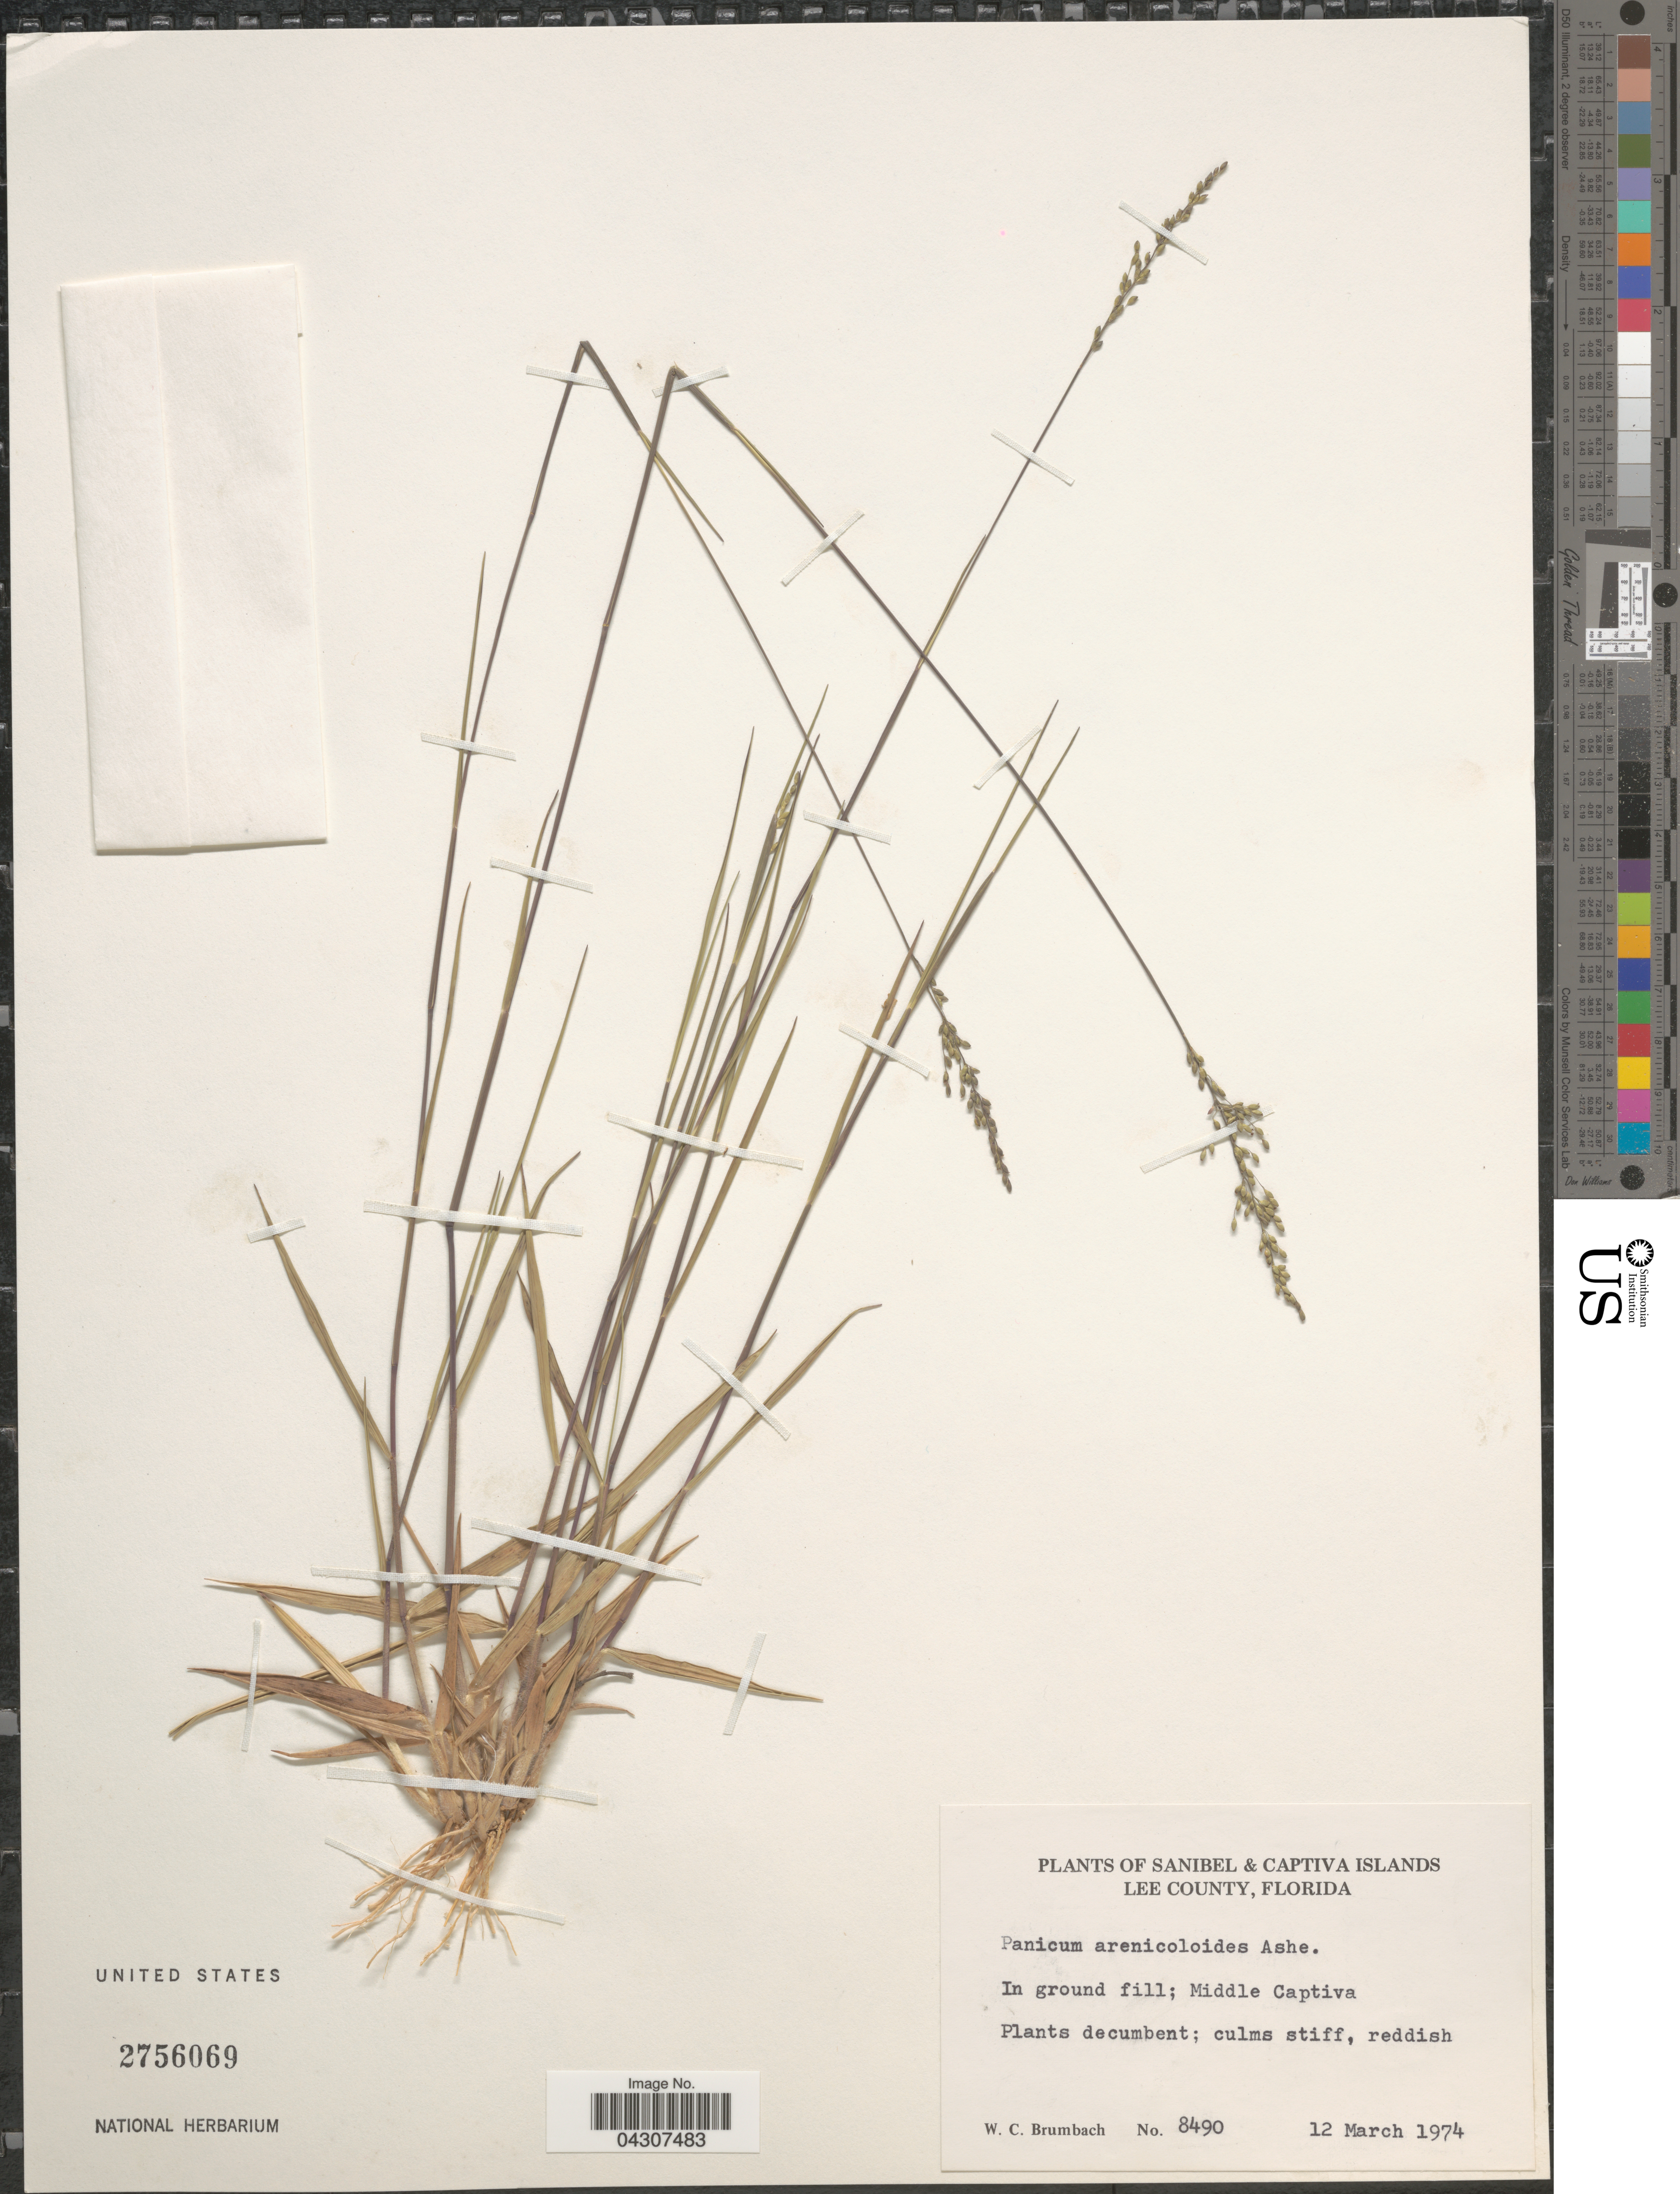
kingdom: Plantae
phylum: Tracheophyta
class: Liliopsida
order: Poales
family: Poaceae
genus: Dichanthelium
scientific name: Dichanthelium aciculare var. ramosum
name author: (Griseb.) Davidse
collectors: W. C. Brumbach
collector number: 8490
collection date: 1974-03-12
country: United States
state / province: Florida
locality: Sanibel & Captiva Islands. Lee County. In ground fill; Middle Captiva.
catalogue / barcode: US 2756069